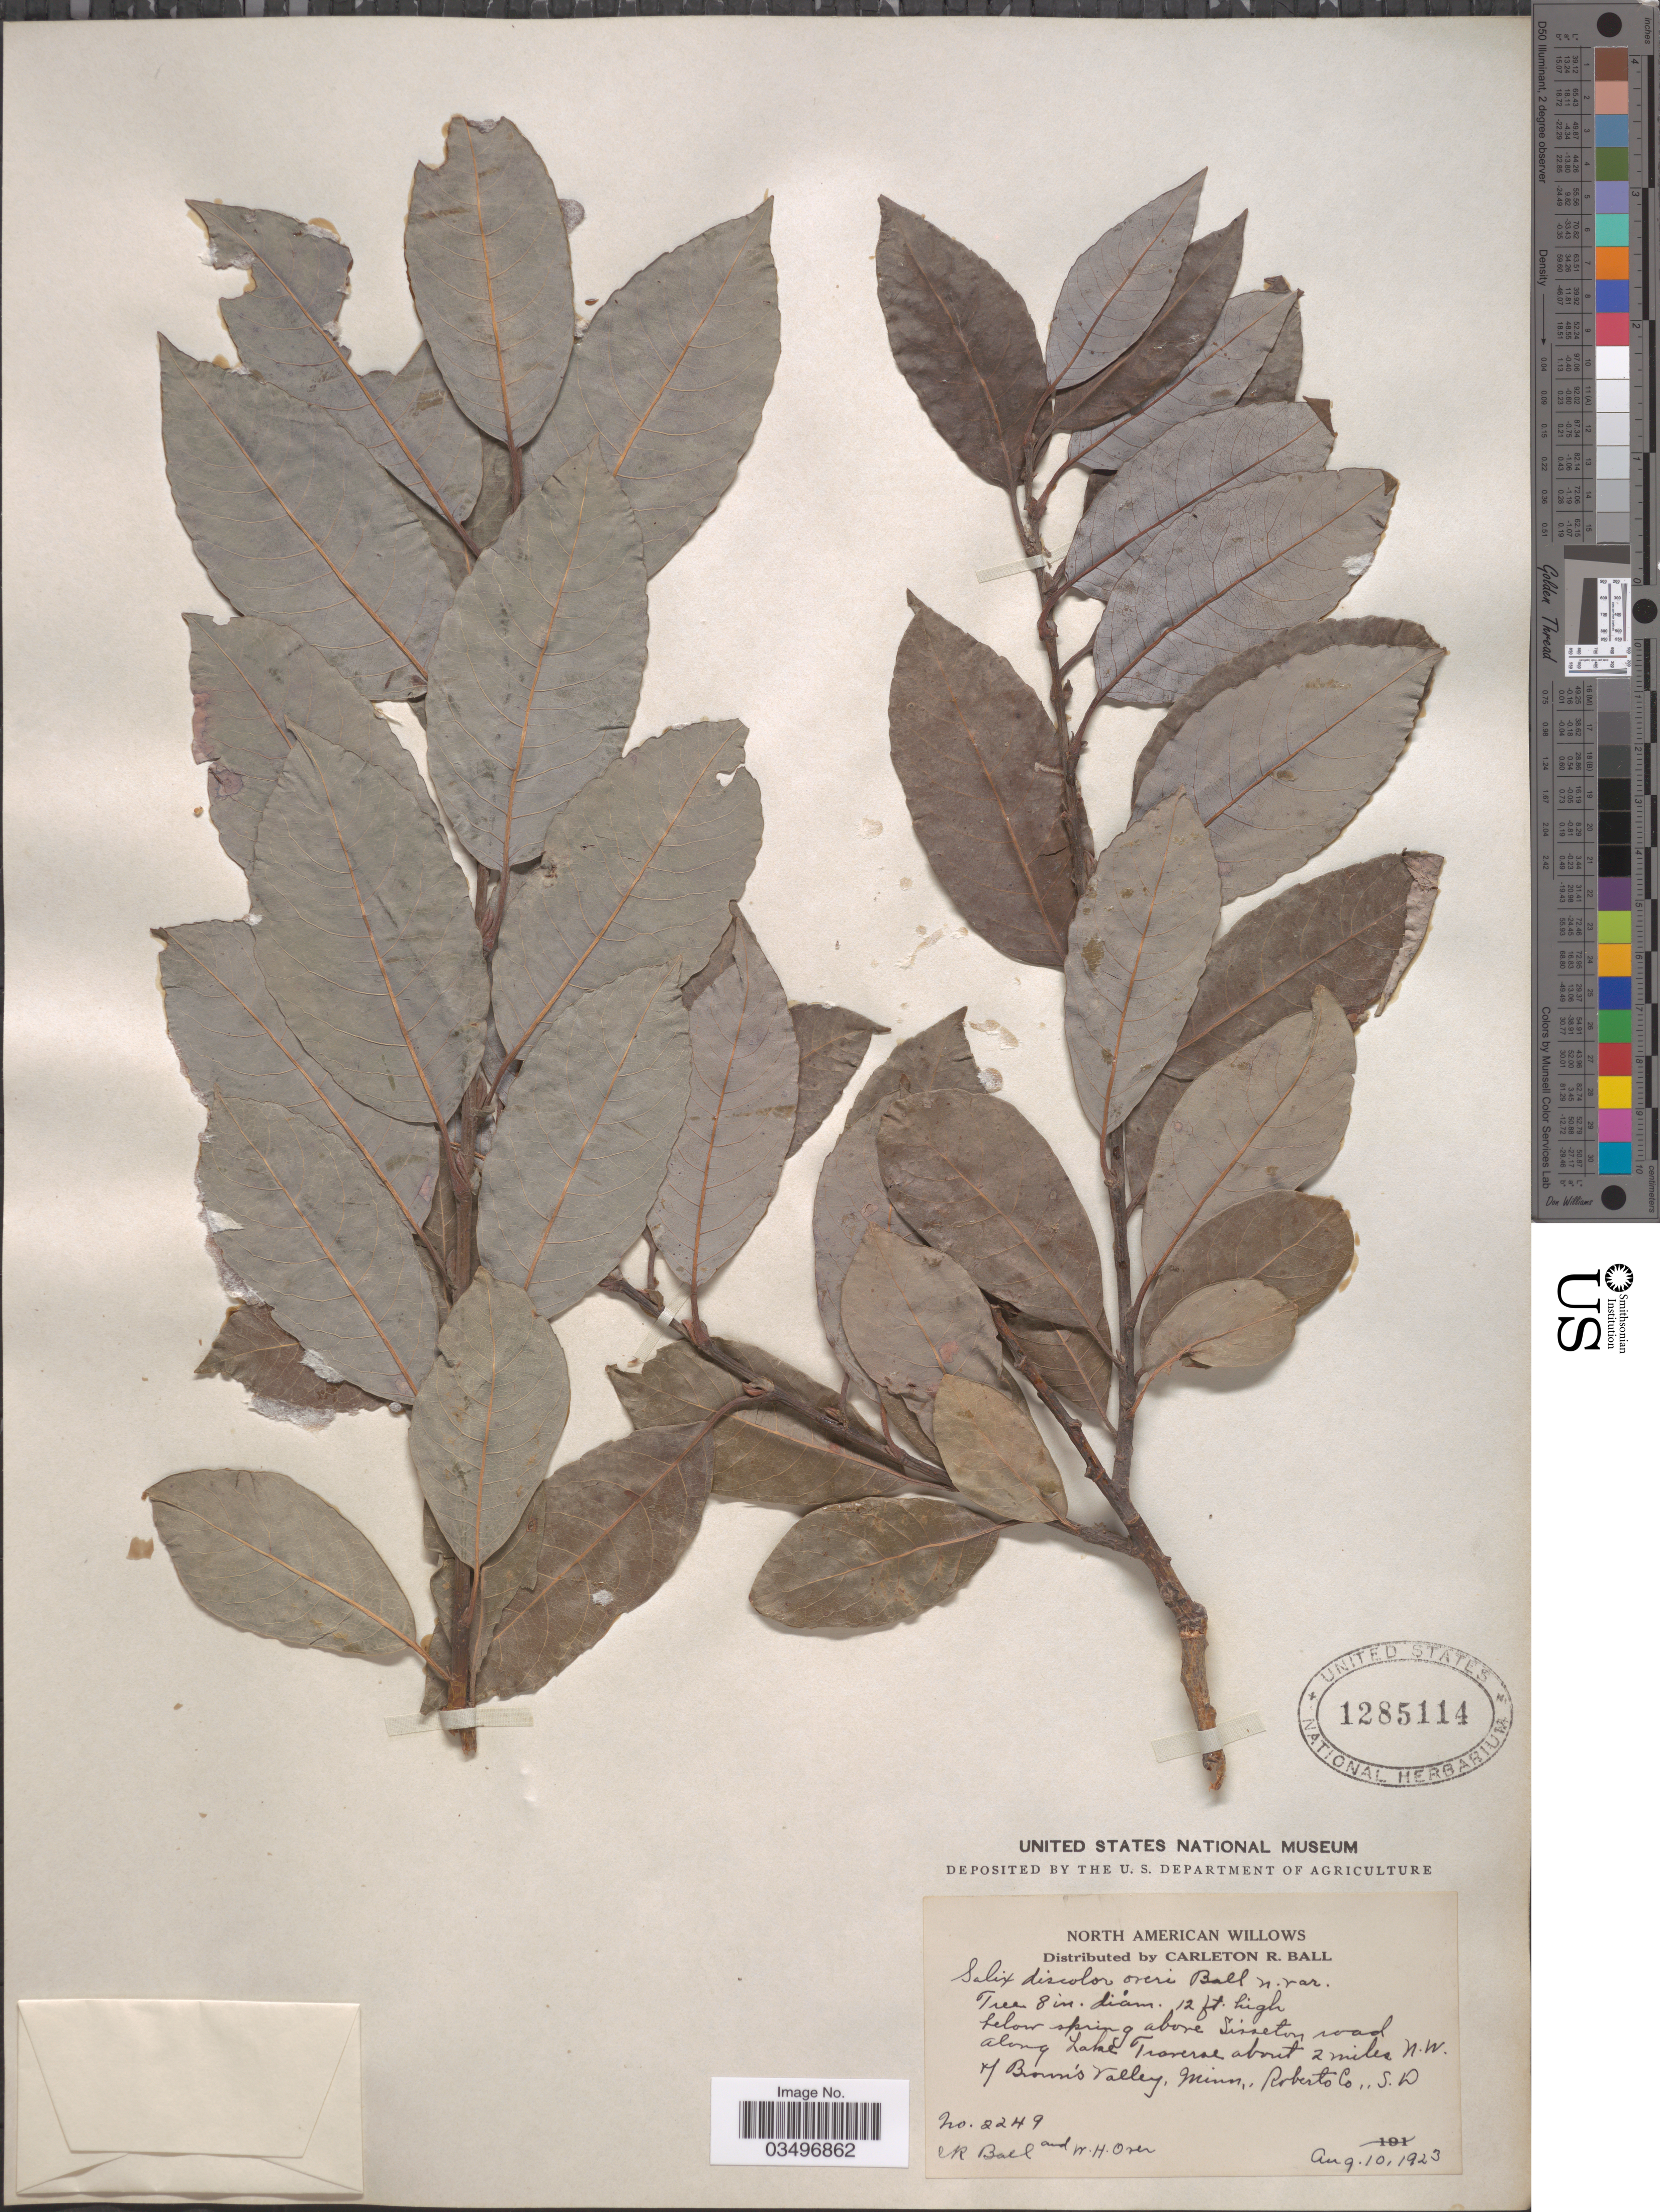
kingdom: Plantae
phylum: Tracheophyta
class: Magnoliopsida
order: Malpighiales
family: Salicaceae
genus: Salix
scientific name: Salix discolor var. overi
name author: C.R. Ball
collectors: C. R. Ball & W. Over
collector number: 2249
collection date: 1923-08-10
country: United States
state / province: South Dakota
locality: Below spring above Sisseton road along Lake Traverse about 2 miles N. W. of Brown' s Valley, Minn., Roberto Co.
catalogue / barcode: US 1285114